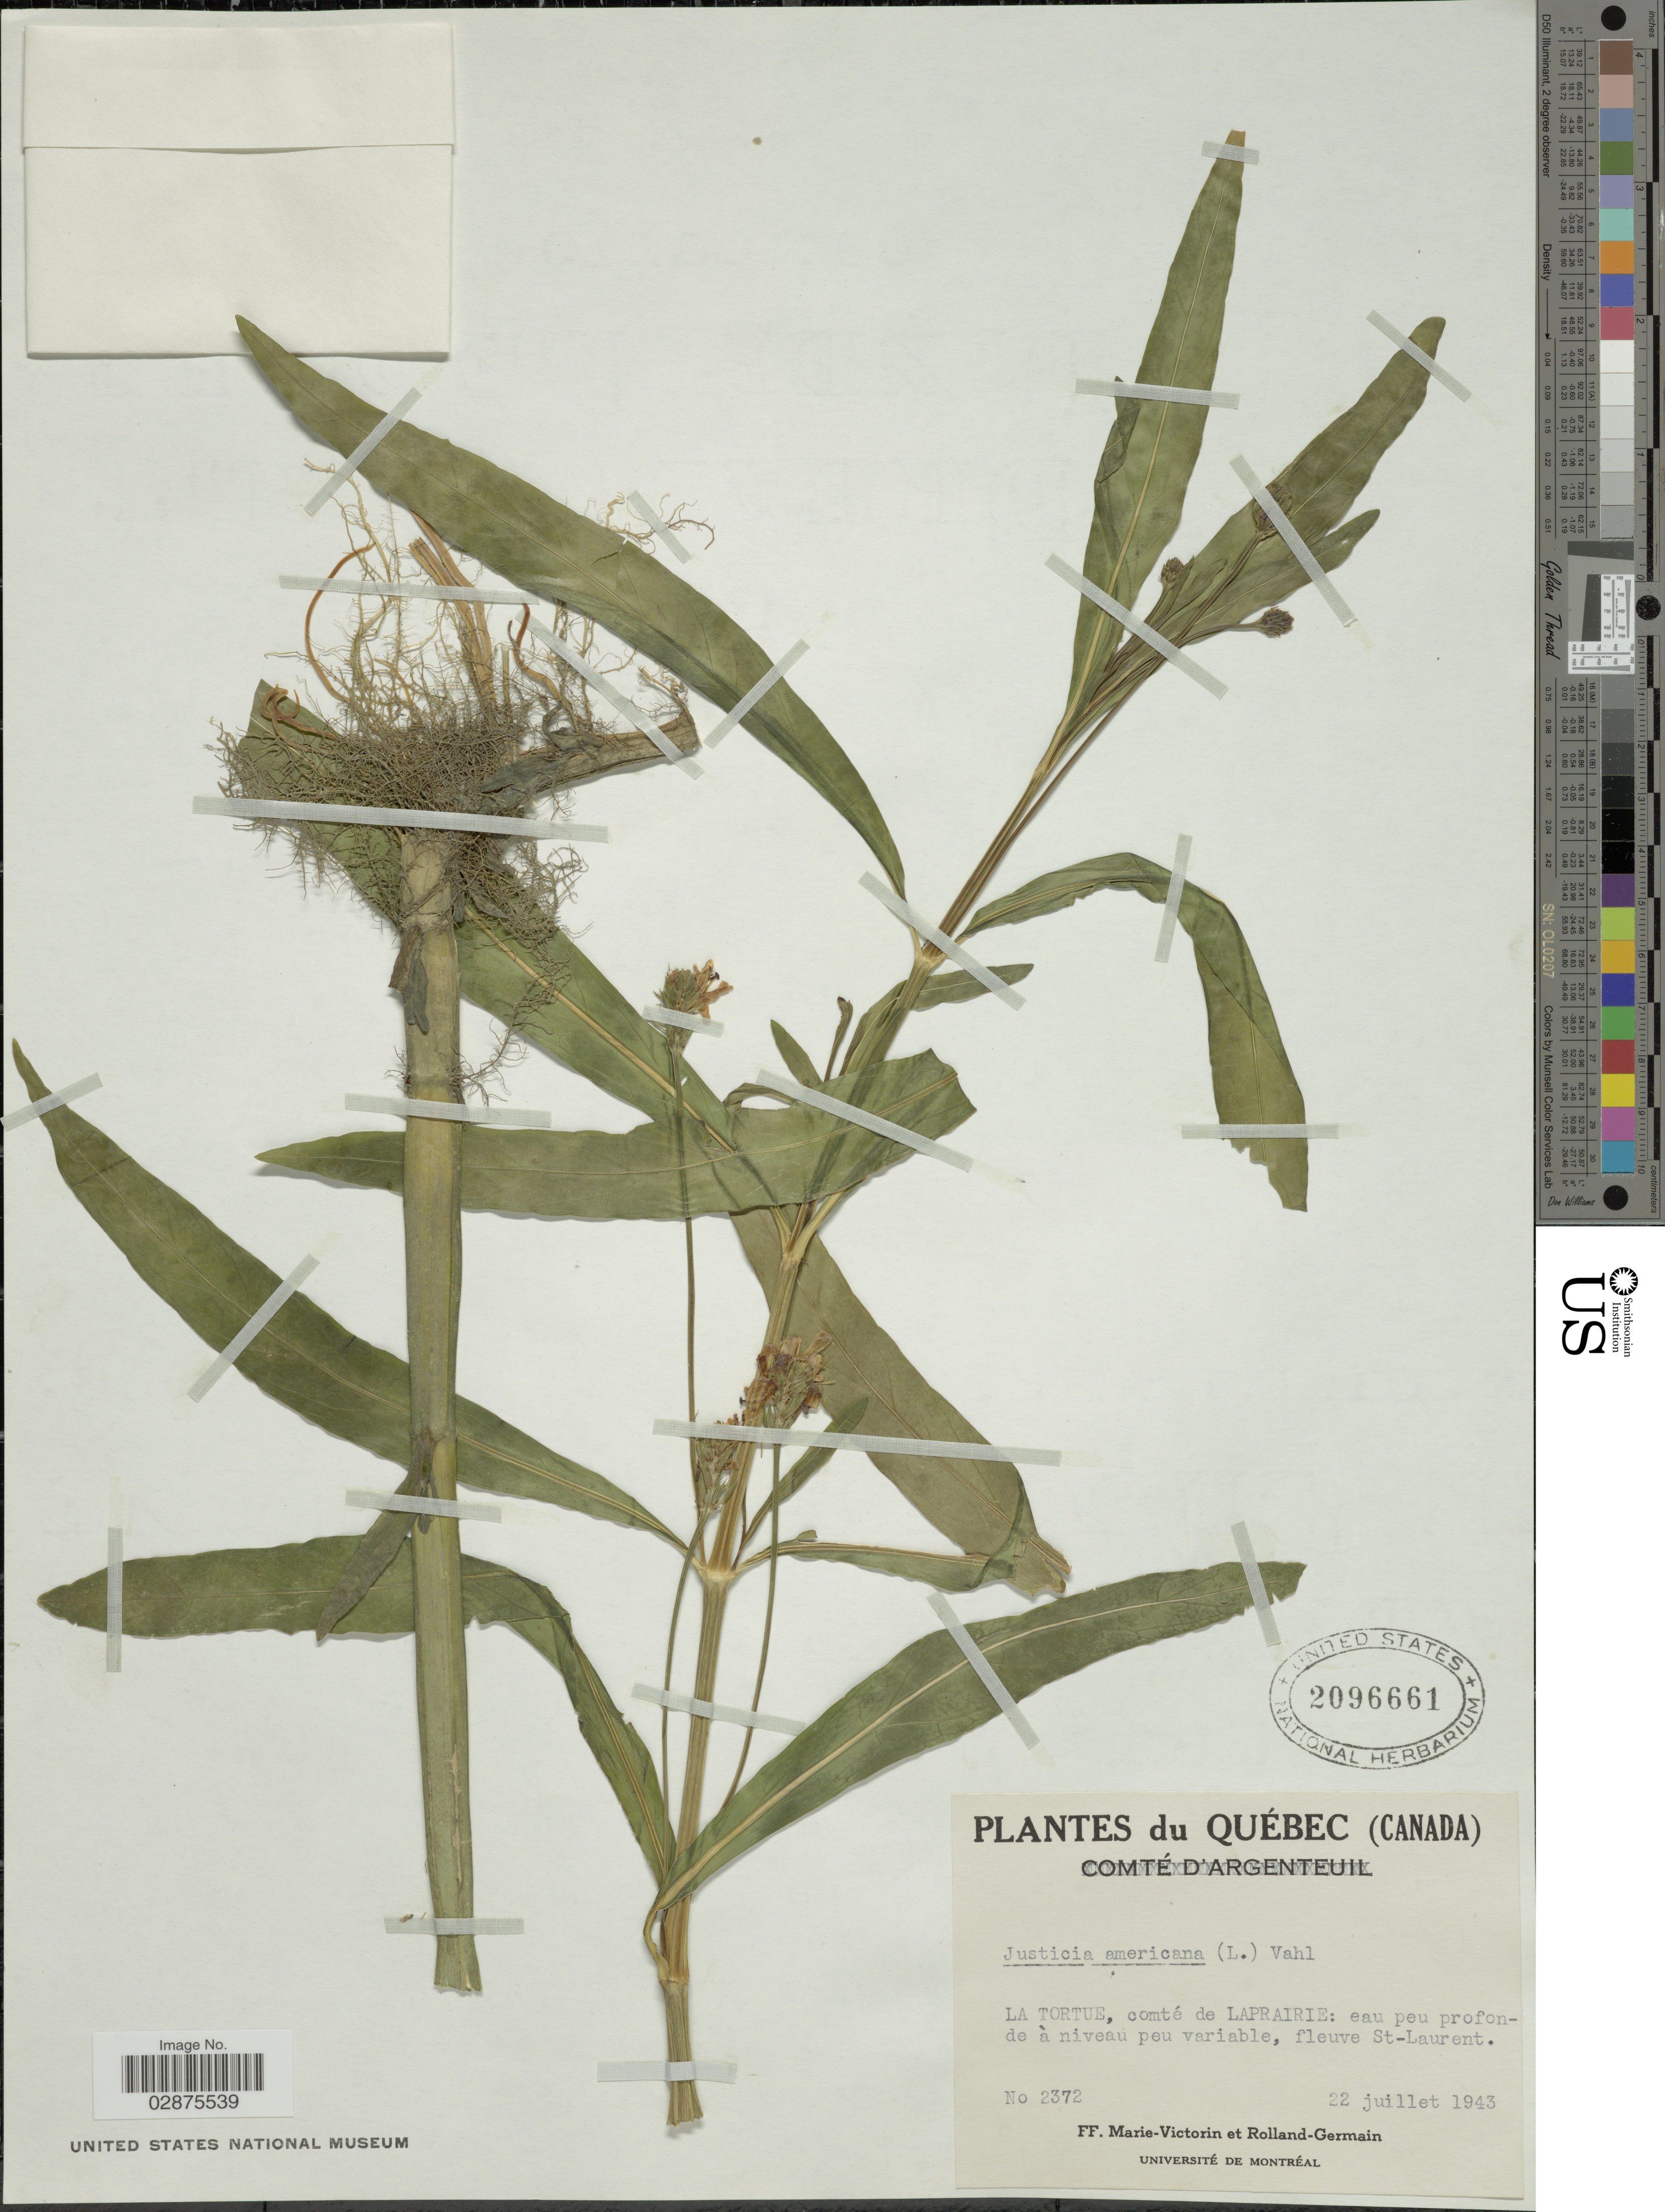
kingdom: Plantae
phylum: Tracheophyta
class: Magnoliopsida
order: Lamiales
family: Acanthaceae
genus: Justicia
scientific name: Justicia americana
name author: (L.) Vahl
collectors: F. Marie-Victorin & Rolland-Germain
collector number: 2372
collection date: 1943-07-22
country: Canada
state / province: Quebec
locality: La Tortue, comté de Laprairie: eau peu profonde à niveau peu variable, fleuve St-Laurent.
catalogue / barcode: US 2096661